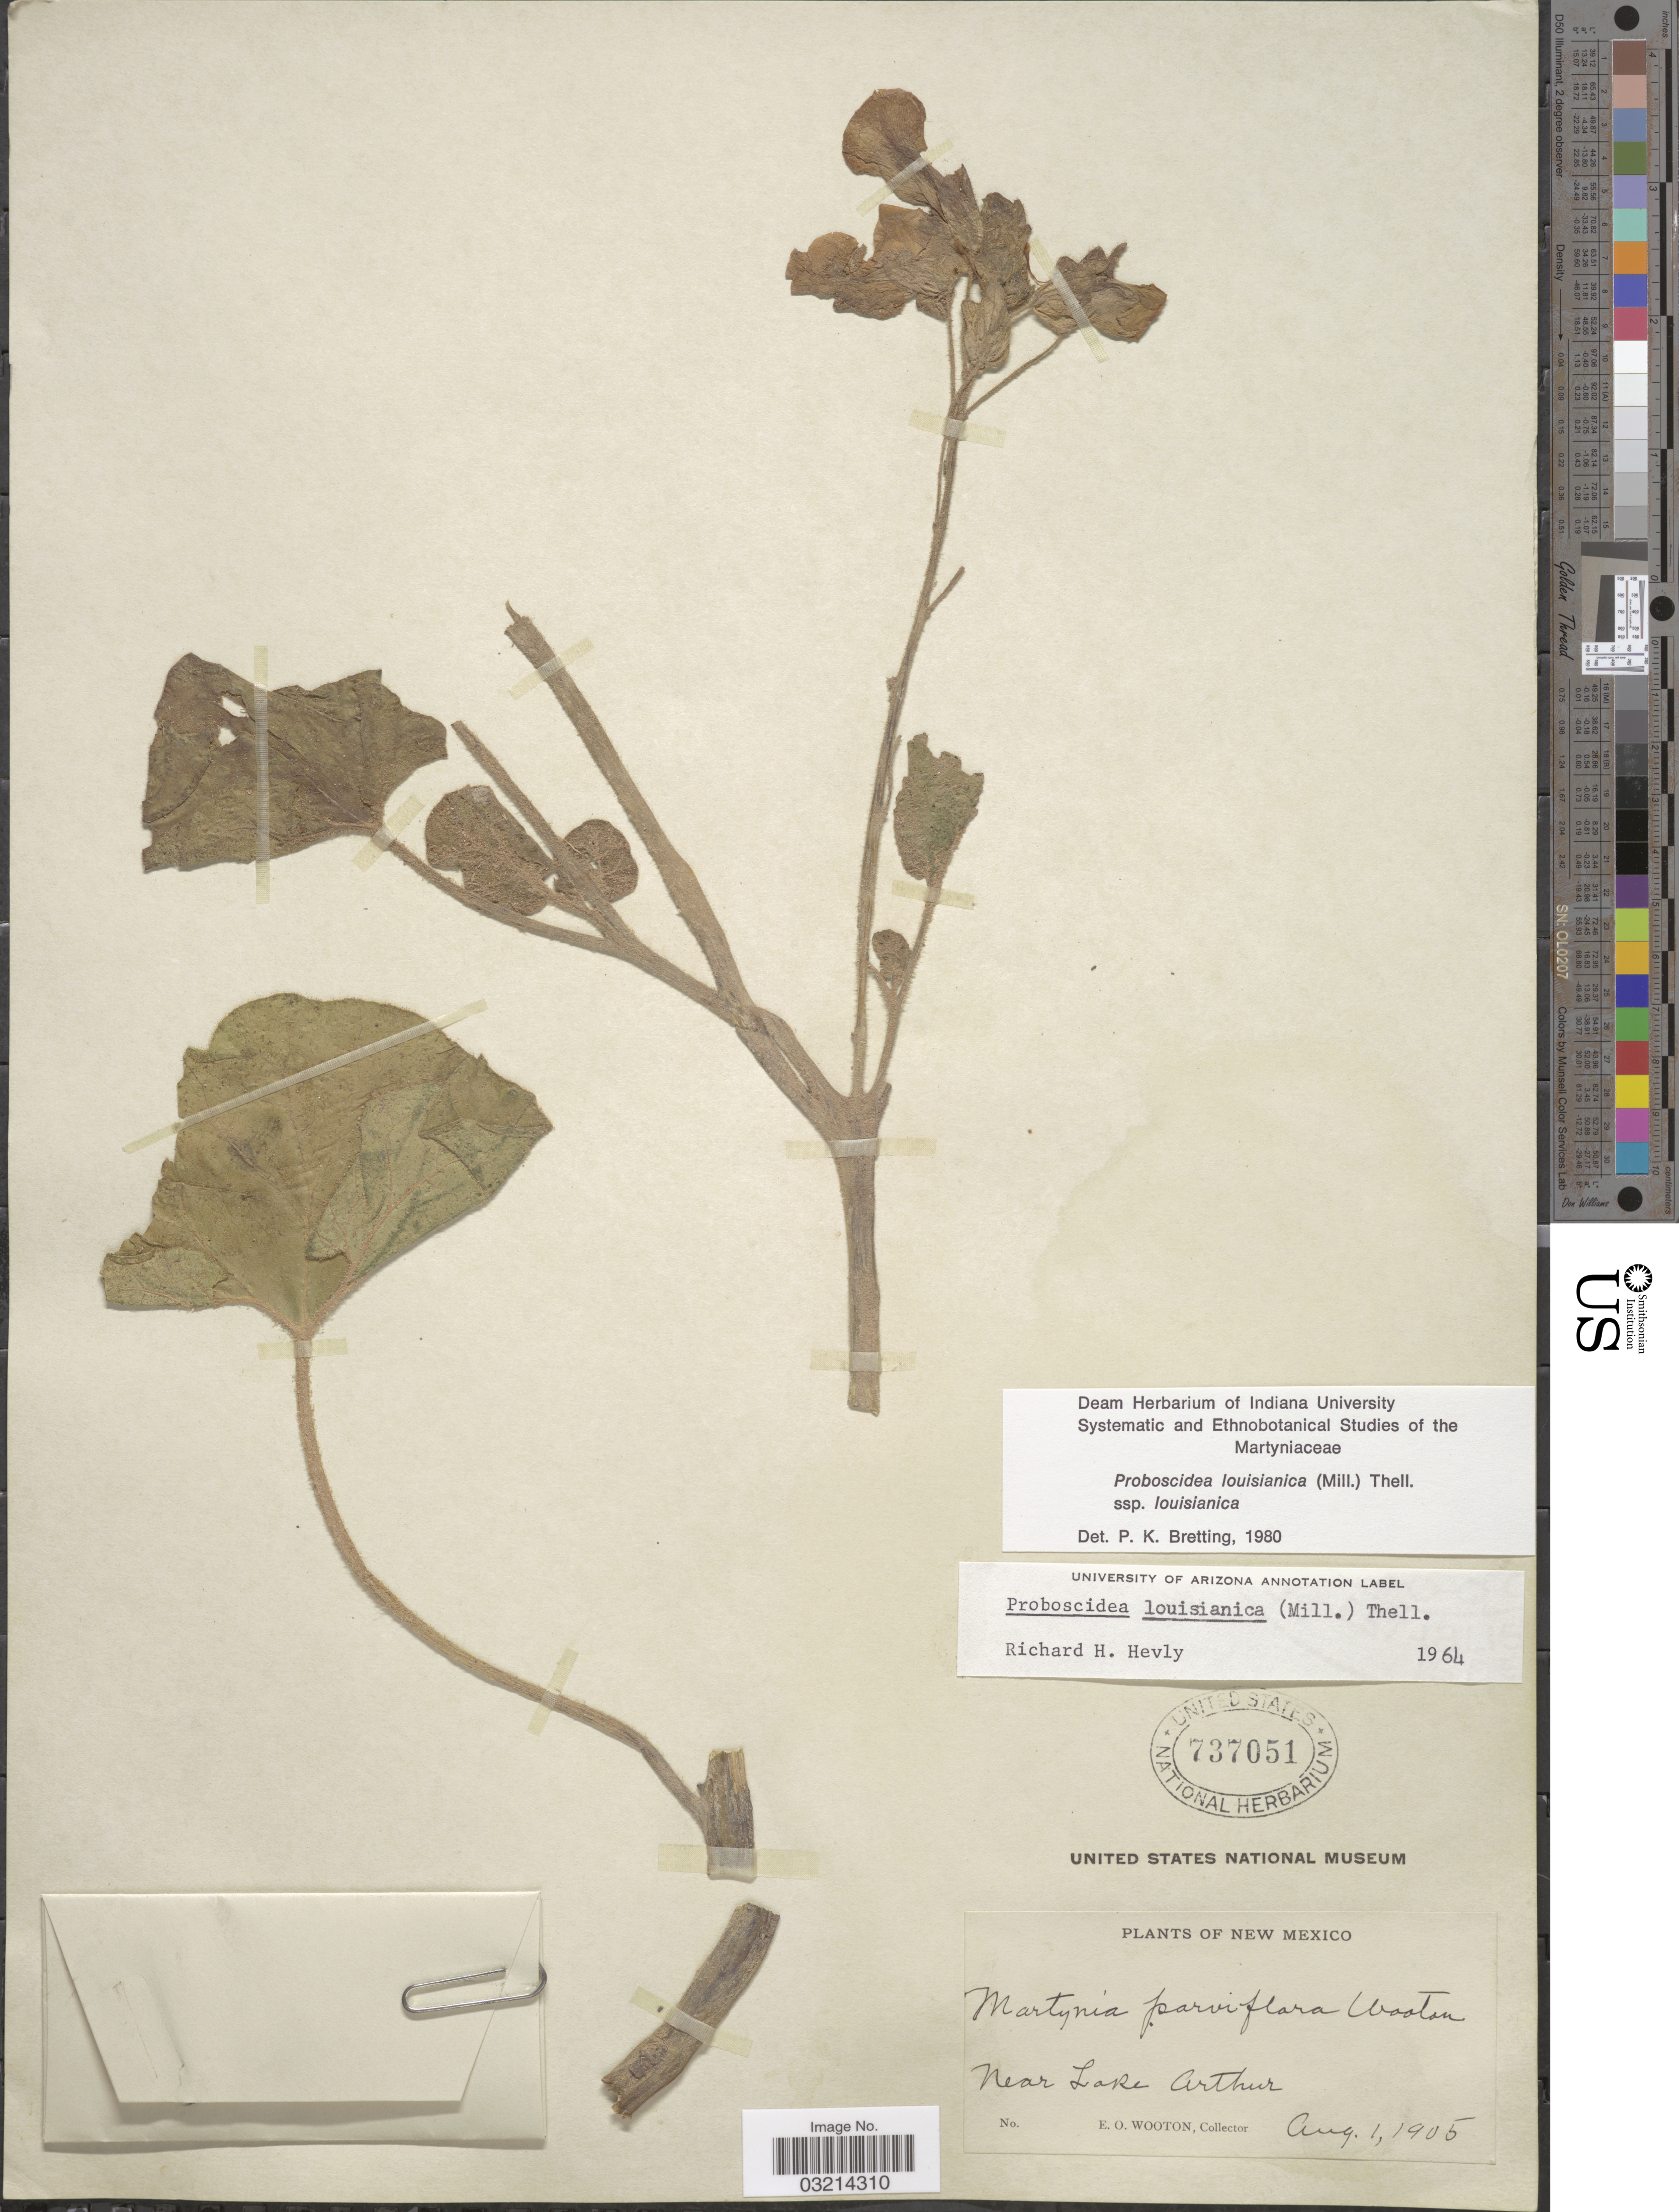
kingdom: Plantae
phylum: Tracheophyta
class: Magnoliopsida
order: Lamiales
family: Martyniaceae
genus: Proboscidea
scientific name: Proboscidea louisianica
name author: Thell.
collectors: E. O. Wooton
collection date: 1905-08-01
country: United States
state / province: New Mexico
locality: Near Lake Arthur.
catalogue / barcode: US 737051